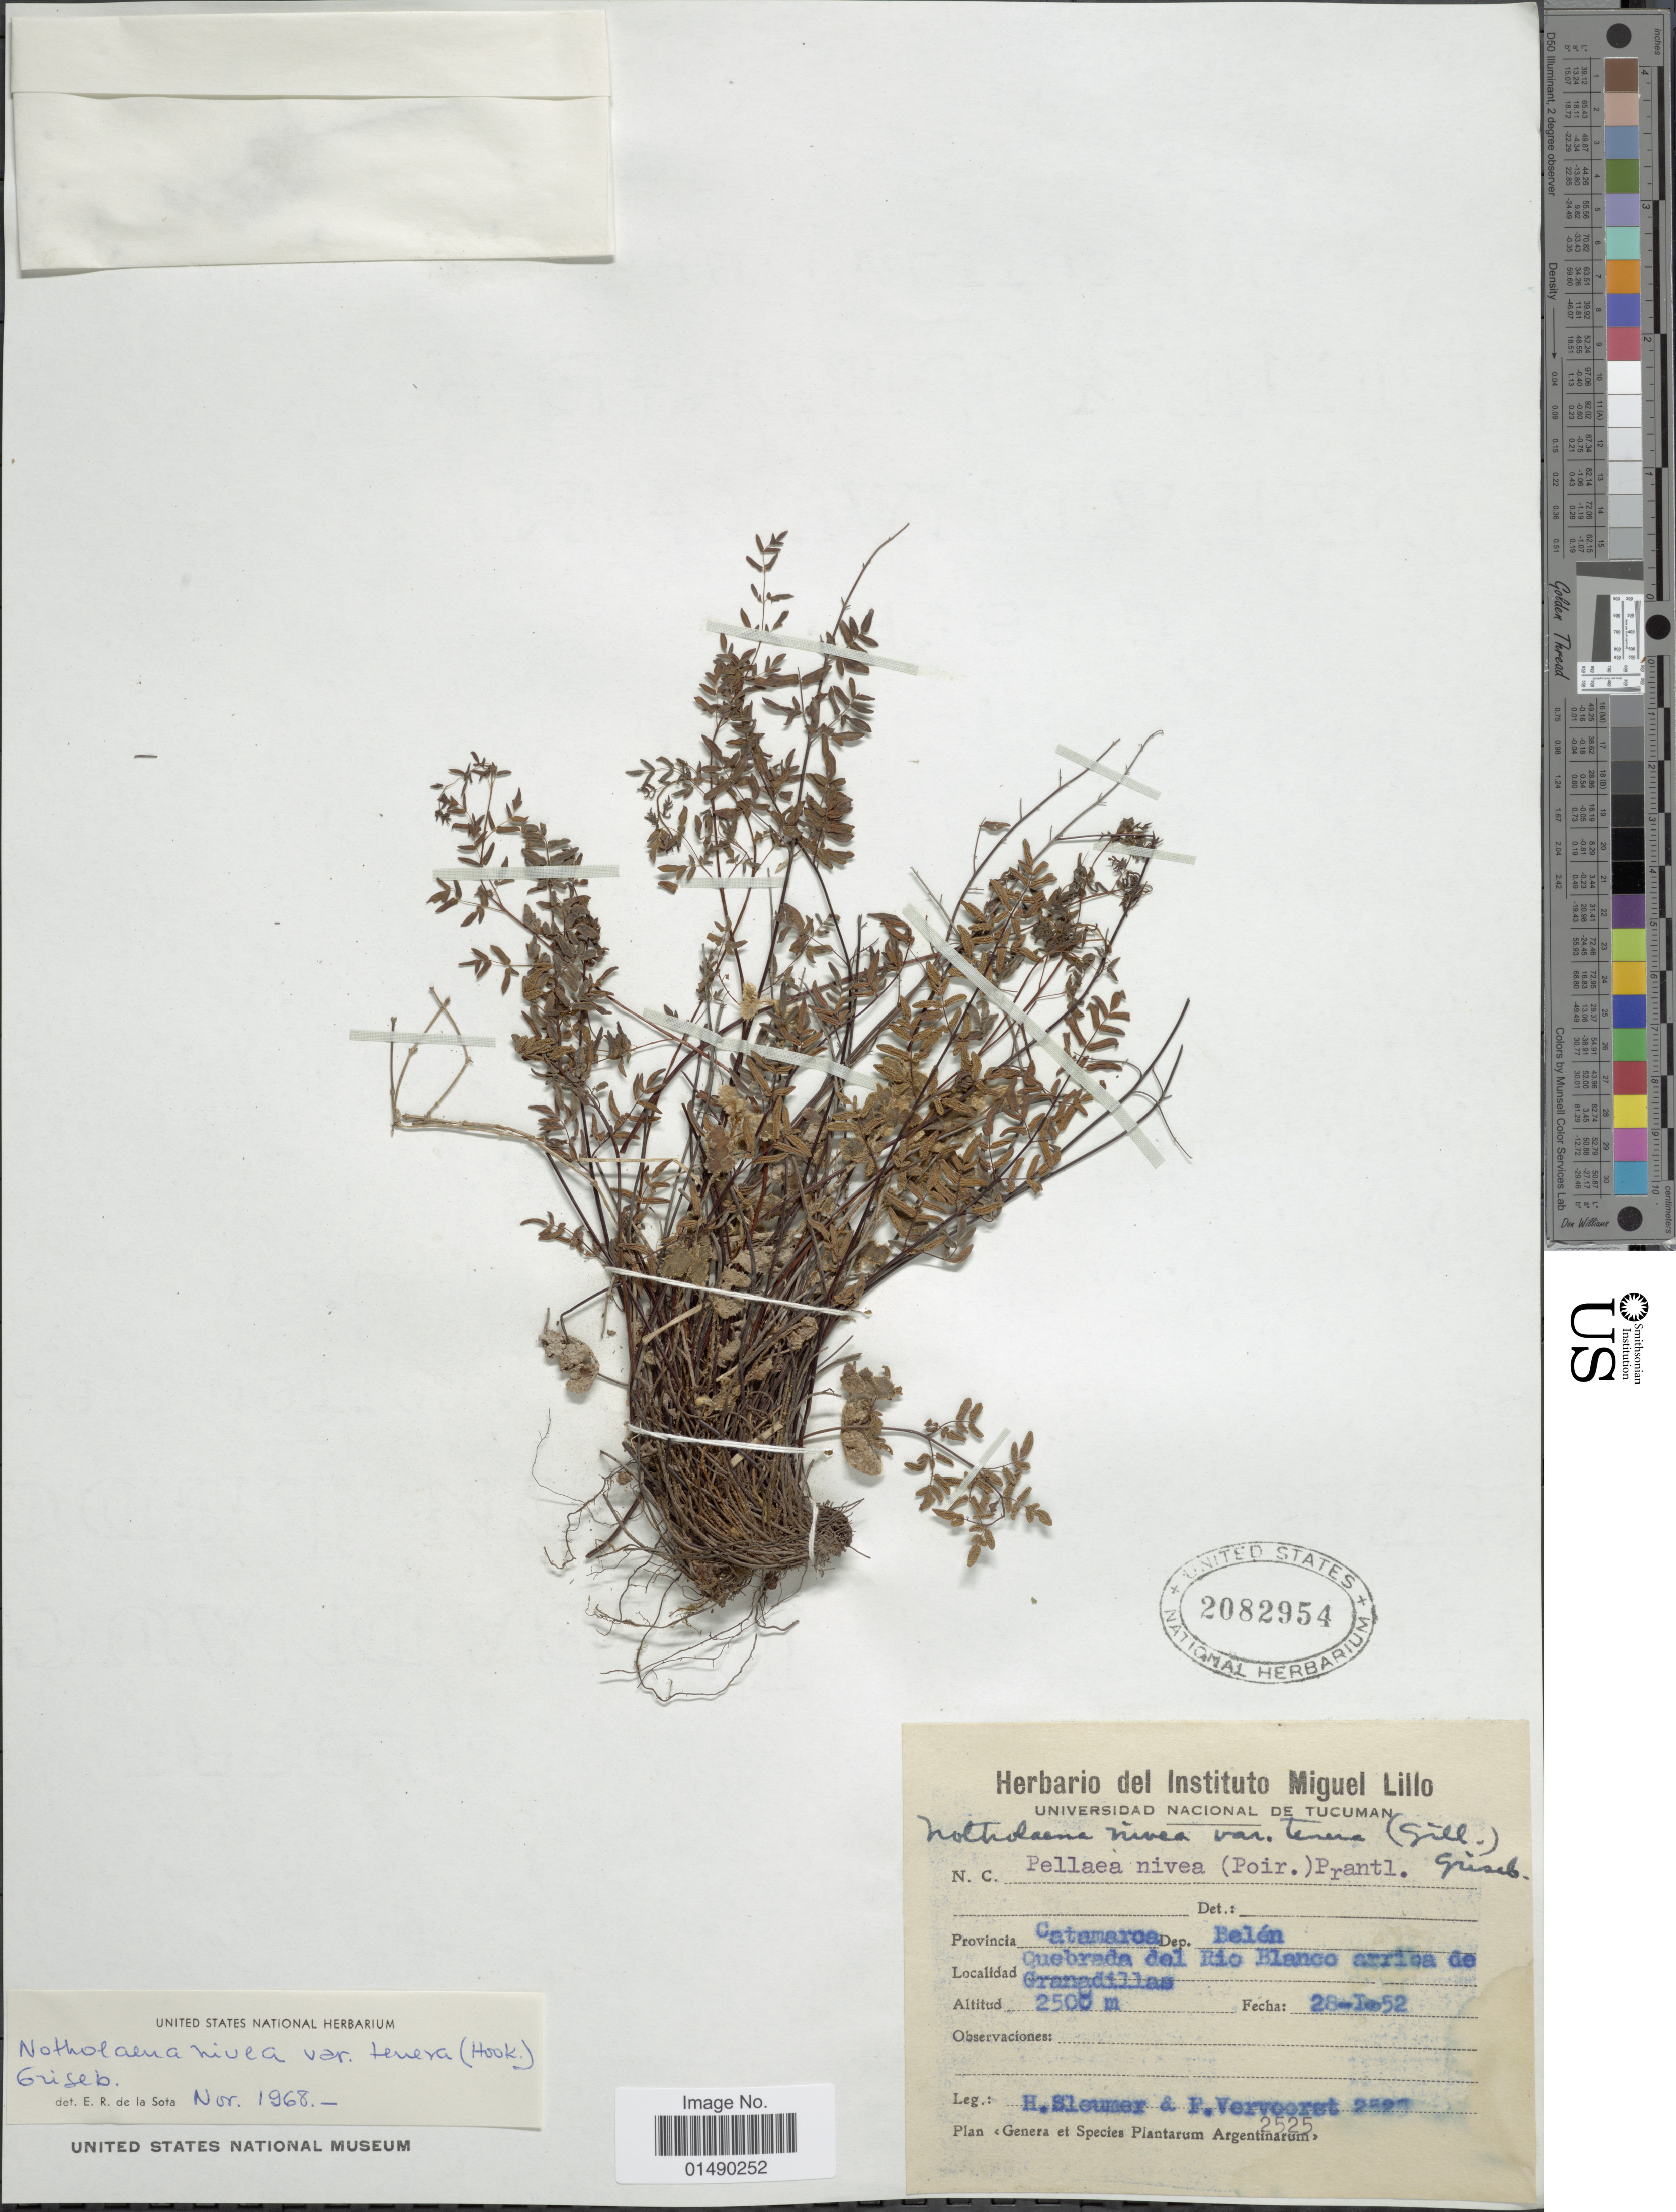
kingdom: Plantae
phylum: Tracheophyta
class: Polypodiopsida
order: Polypodiales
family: Pteridaceae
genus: Argyrochosma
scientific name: Argyrochosma nivea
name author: (Poir.) Windham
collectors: H. O. Sleumer & F. Vervoorst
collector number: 2525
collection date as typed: Transcribed d/m/y: 28/1/52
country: Argentina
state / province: Catamarca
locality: Argentina, Dep. Belen, Quebrada del Rio Blanco arriba de Granadillas.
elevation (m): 2500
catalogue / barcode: US 2082954